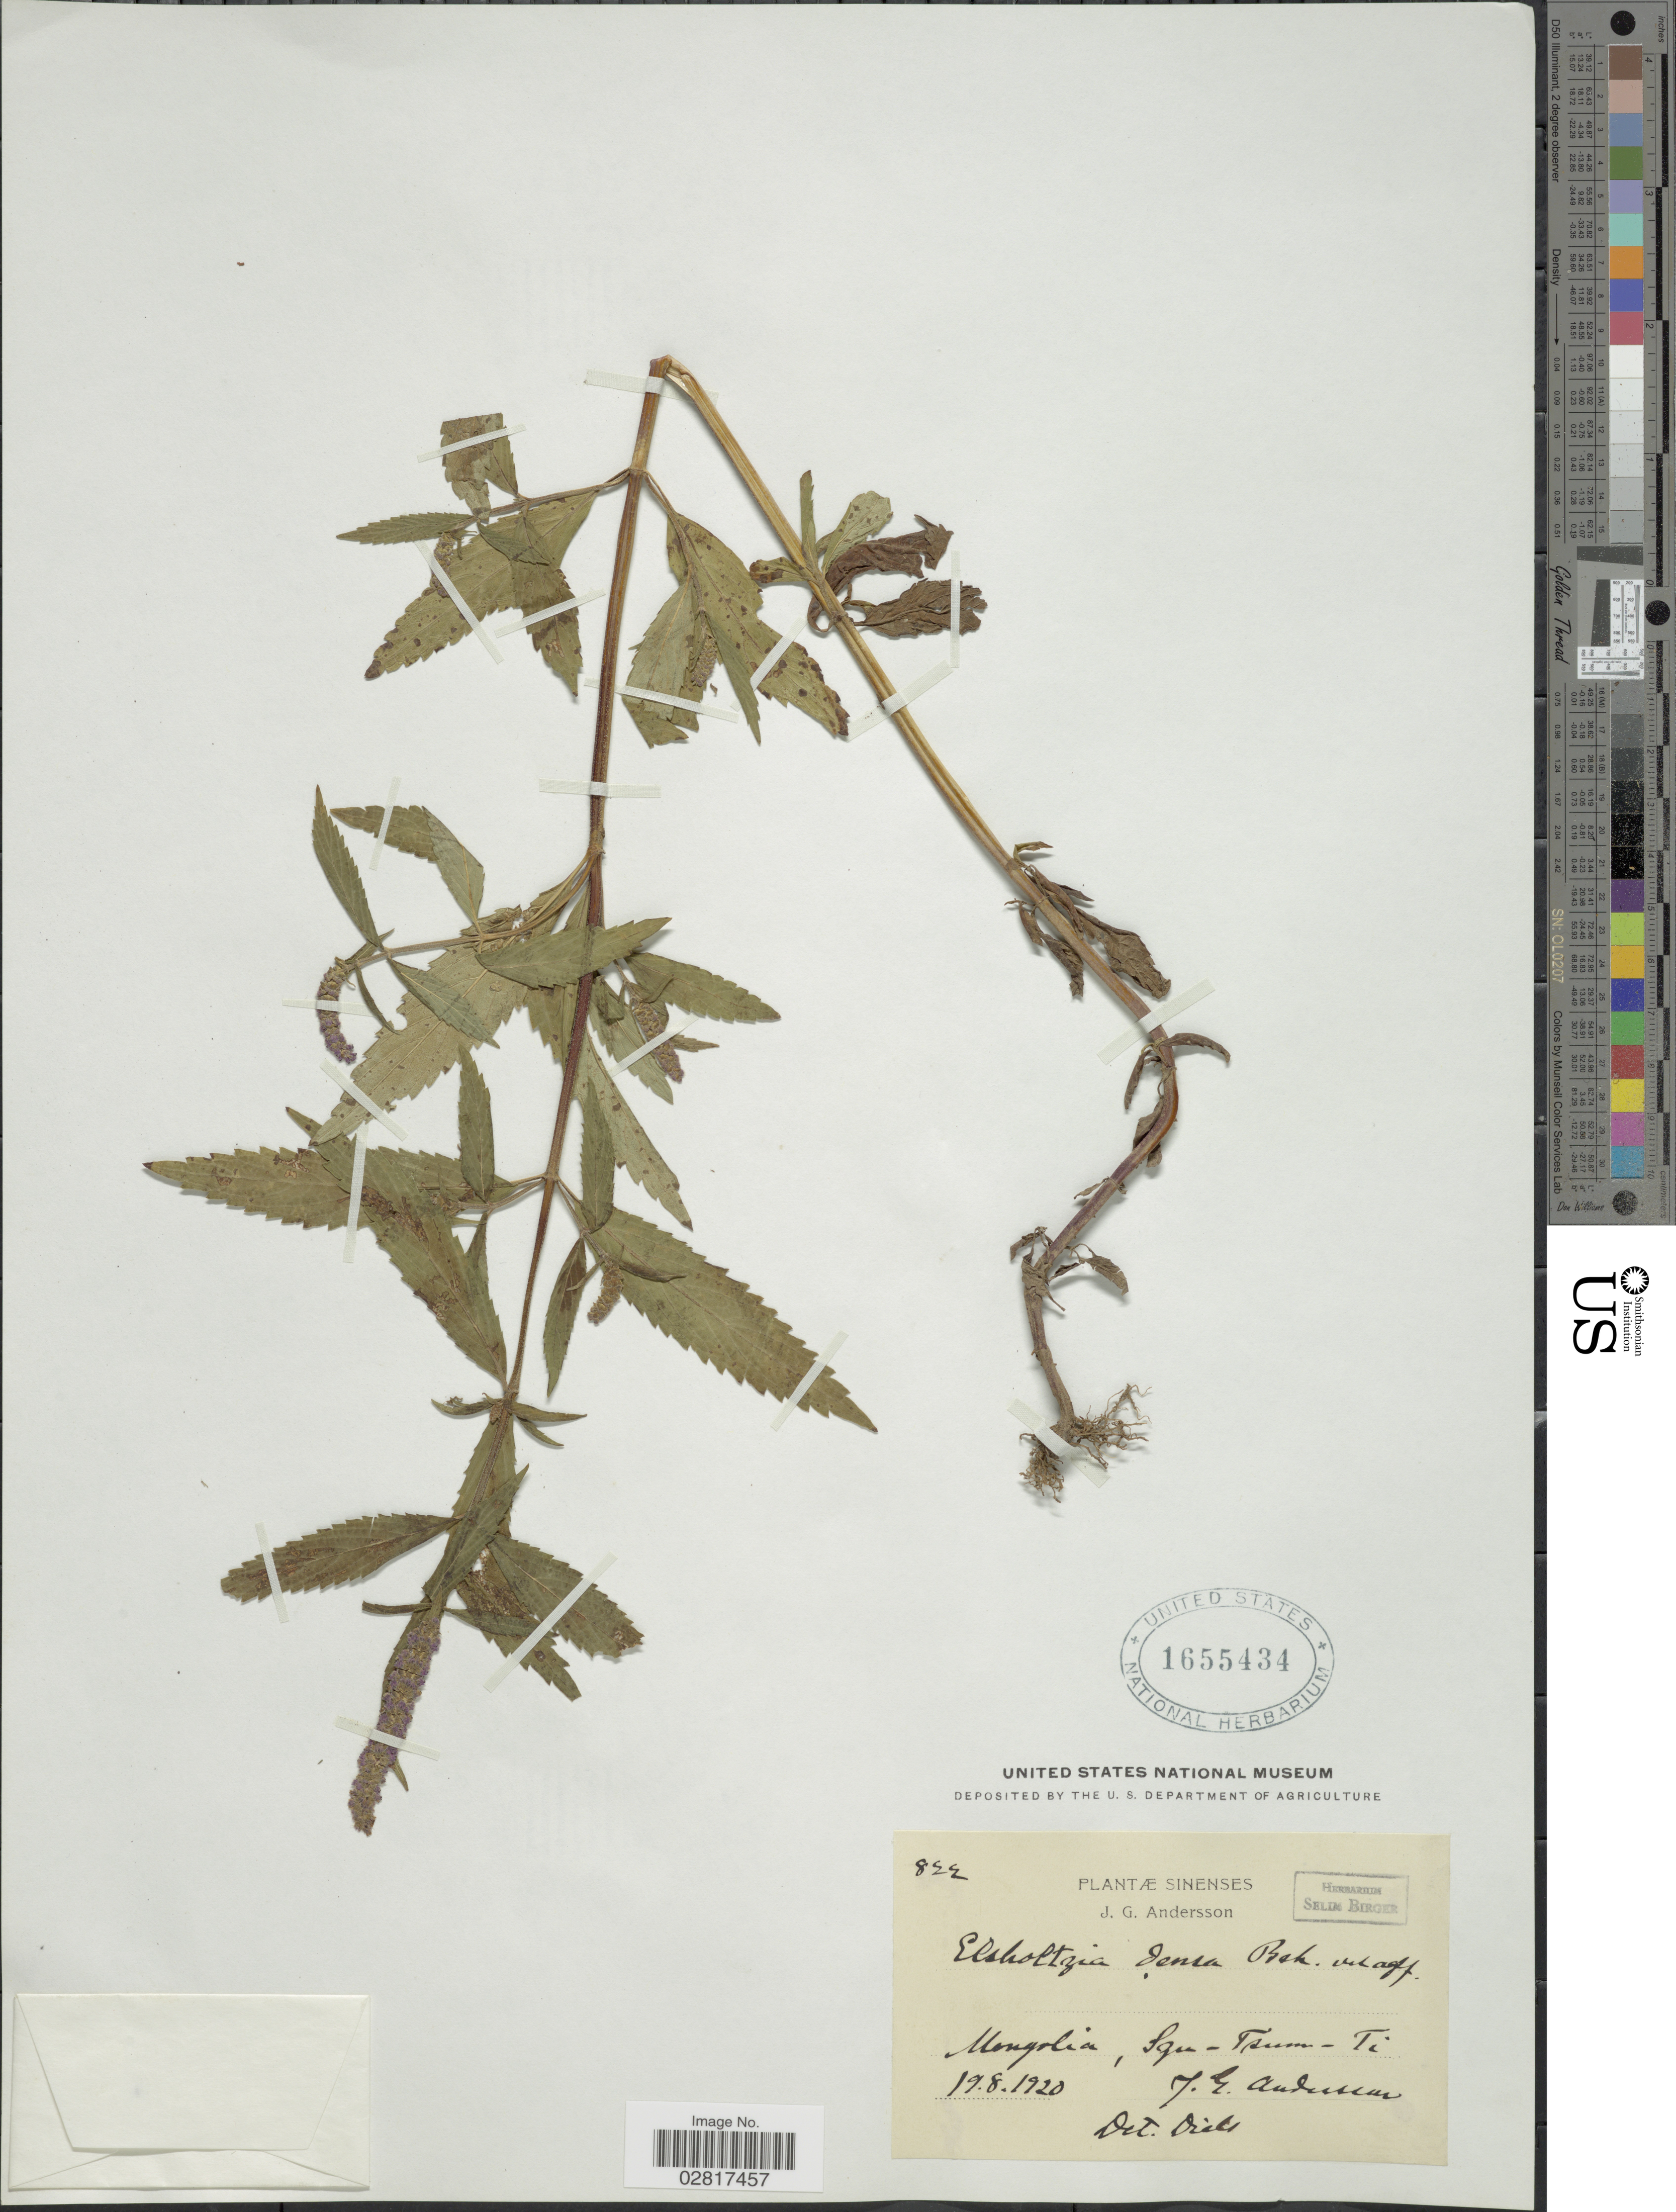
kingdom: Plantae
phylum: Tracheophyta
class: Magnoliopsida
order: Lamiales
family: Lamiaceae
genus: Elsholtzia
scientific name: Elsholtzia densa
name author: Benth.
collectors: J. G. Andersson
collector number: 822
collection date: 1920-08-19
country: Mongolia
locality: Sinenses, Szu-Tsum-Ti.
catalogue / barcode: US 1655434